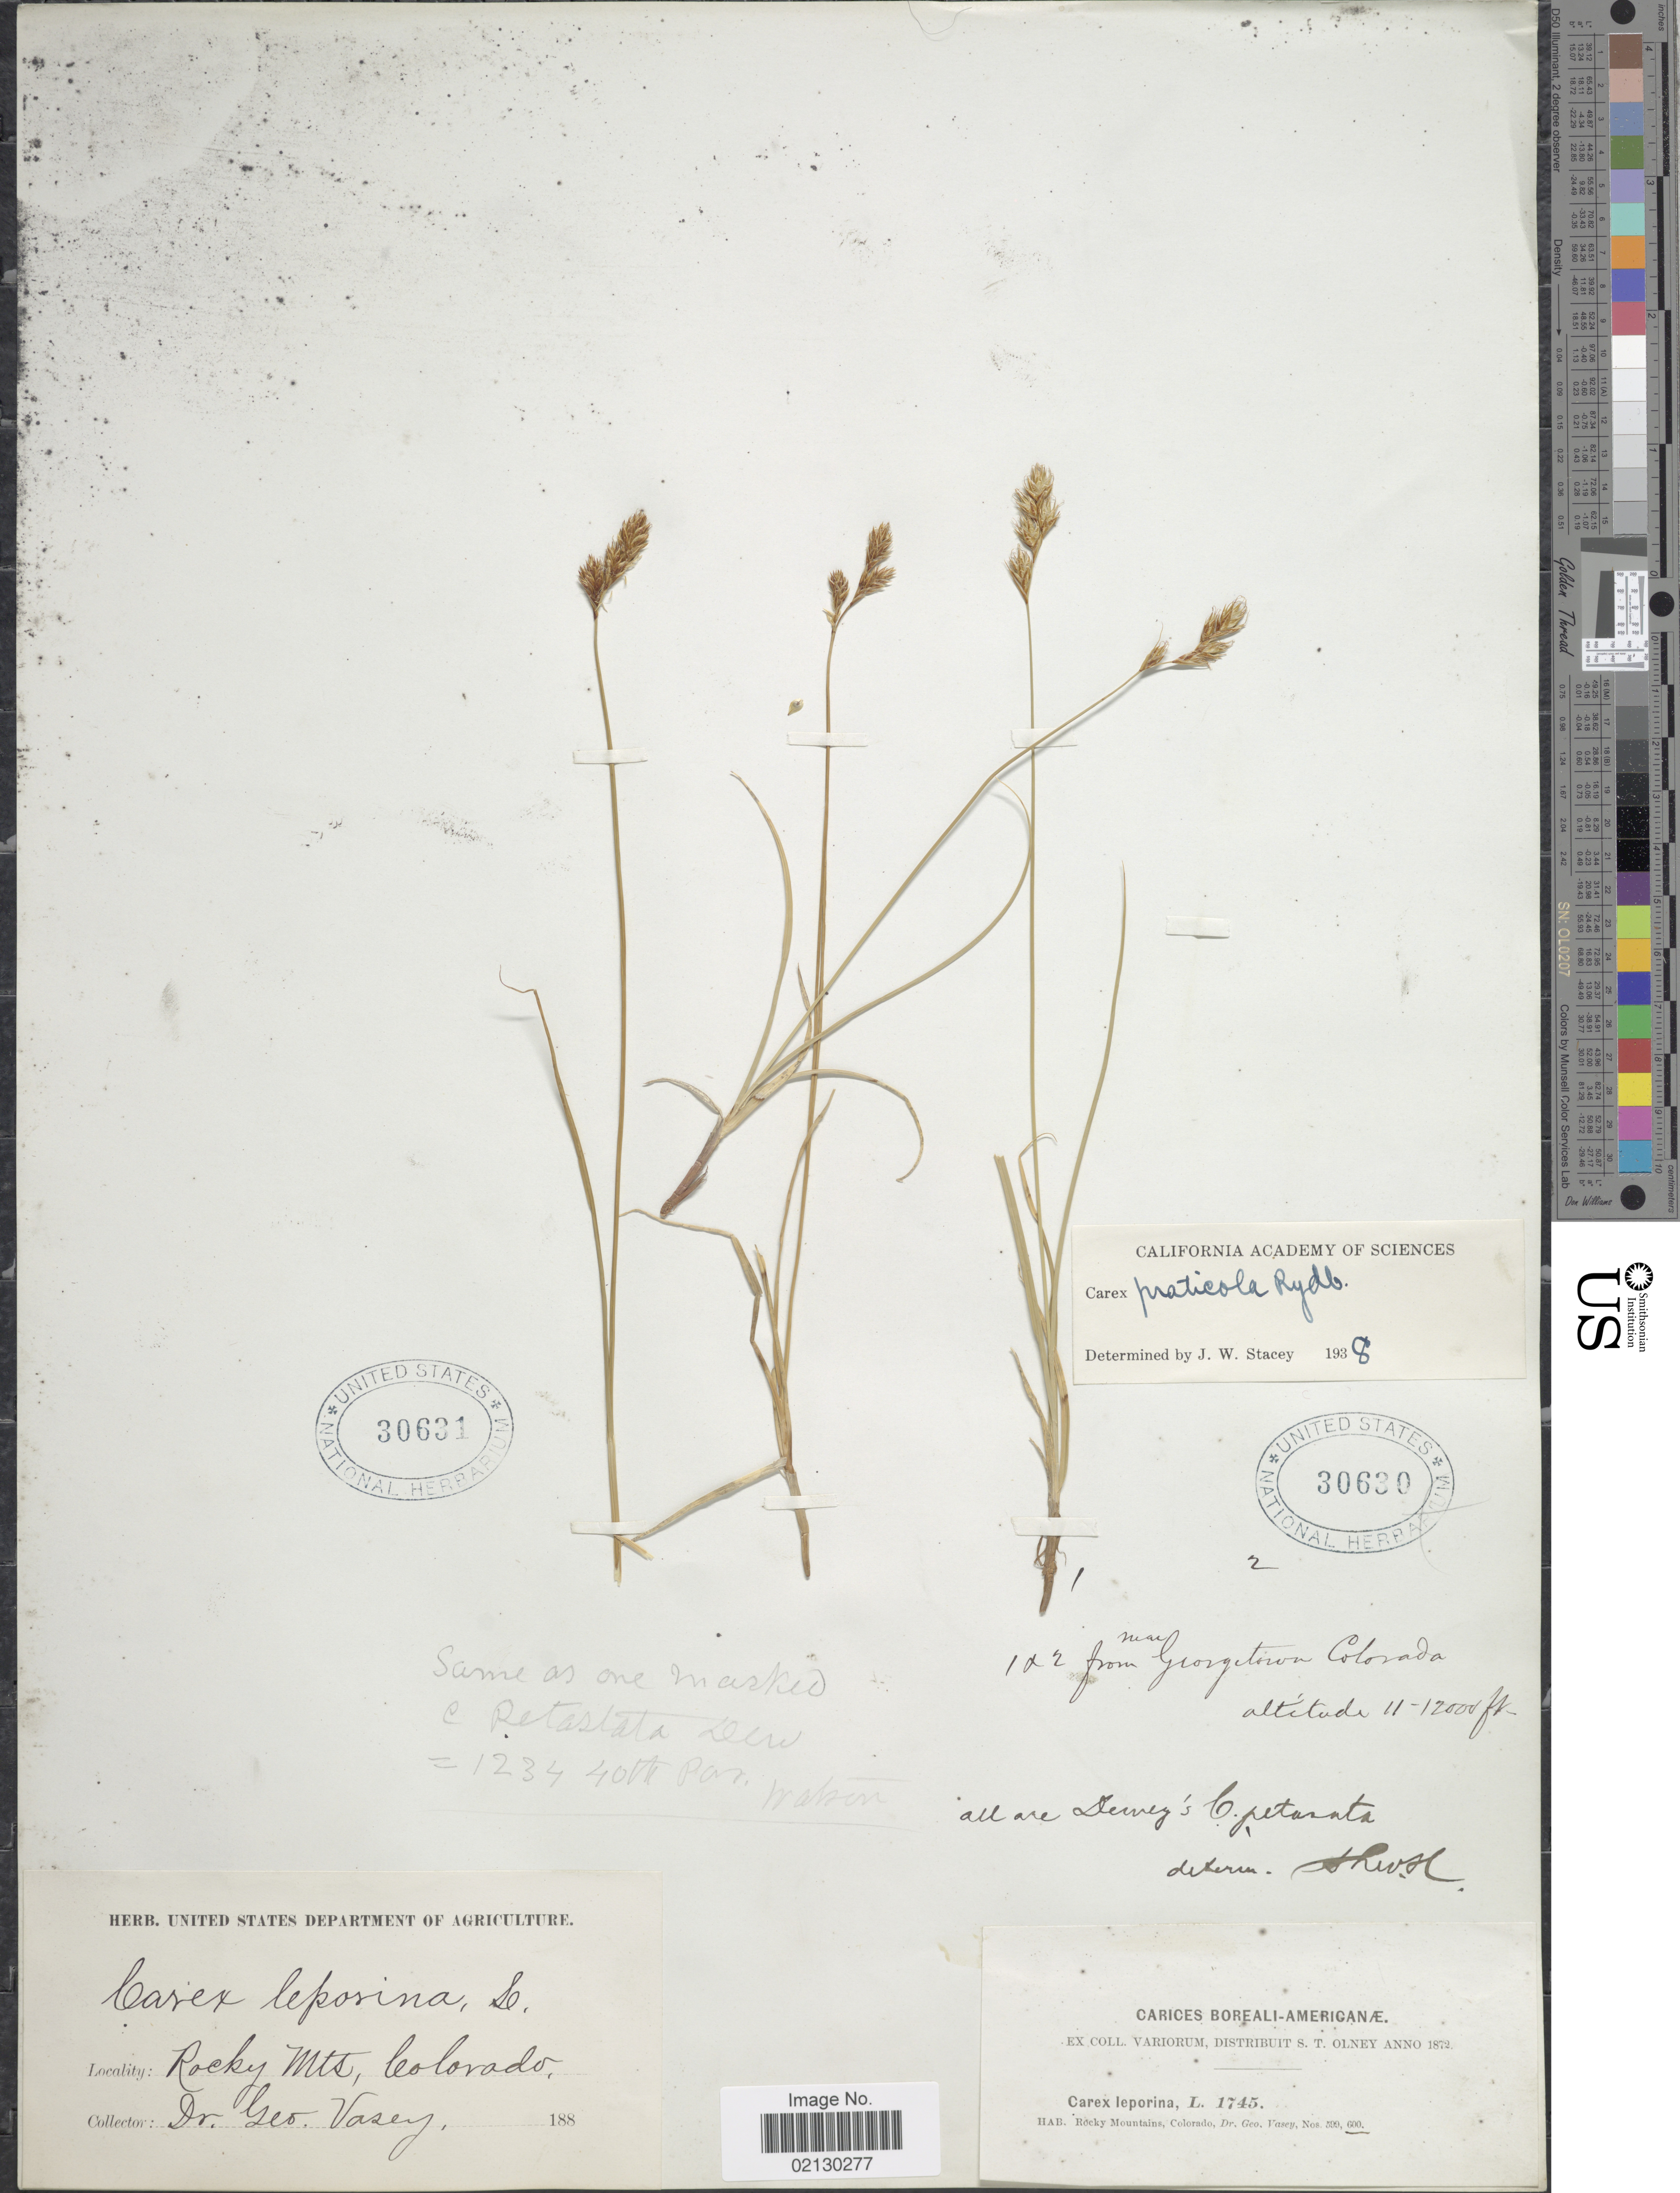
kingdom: Plantae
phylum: Tracheophyta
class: Liliopsida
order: Poales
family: Cyperaceae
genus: Carex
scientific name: Carex praticola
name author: Rydb.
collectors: G. Vasey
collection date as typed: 188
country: United States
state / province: Colorado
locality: Rocky Mts.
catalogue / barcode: US 30631